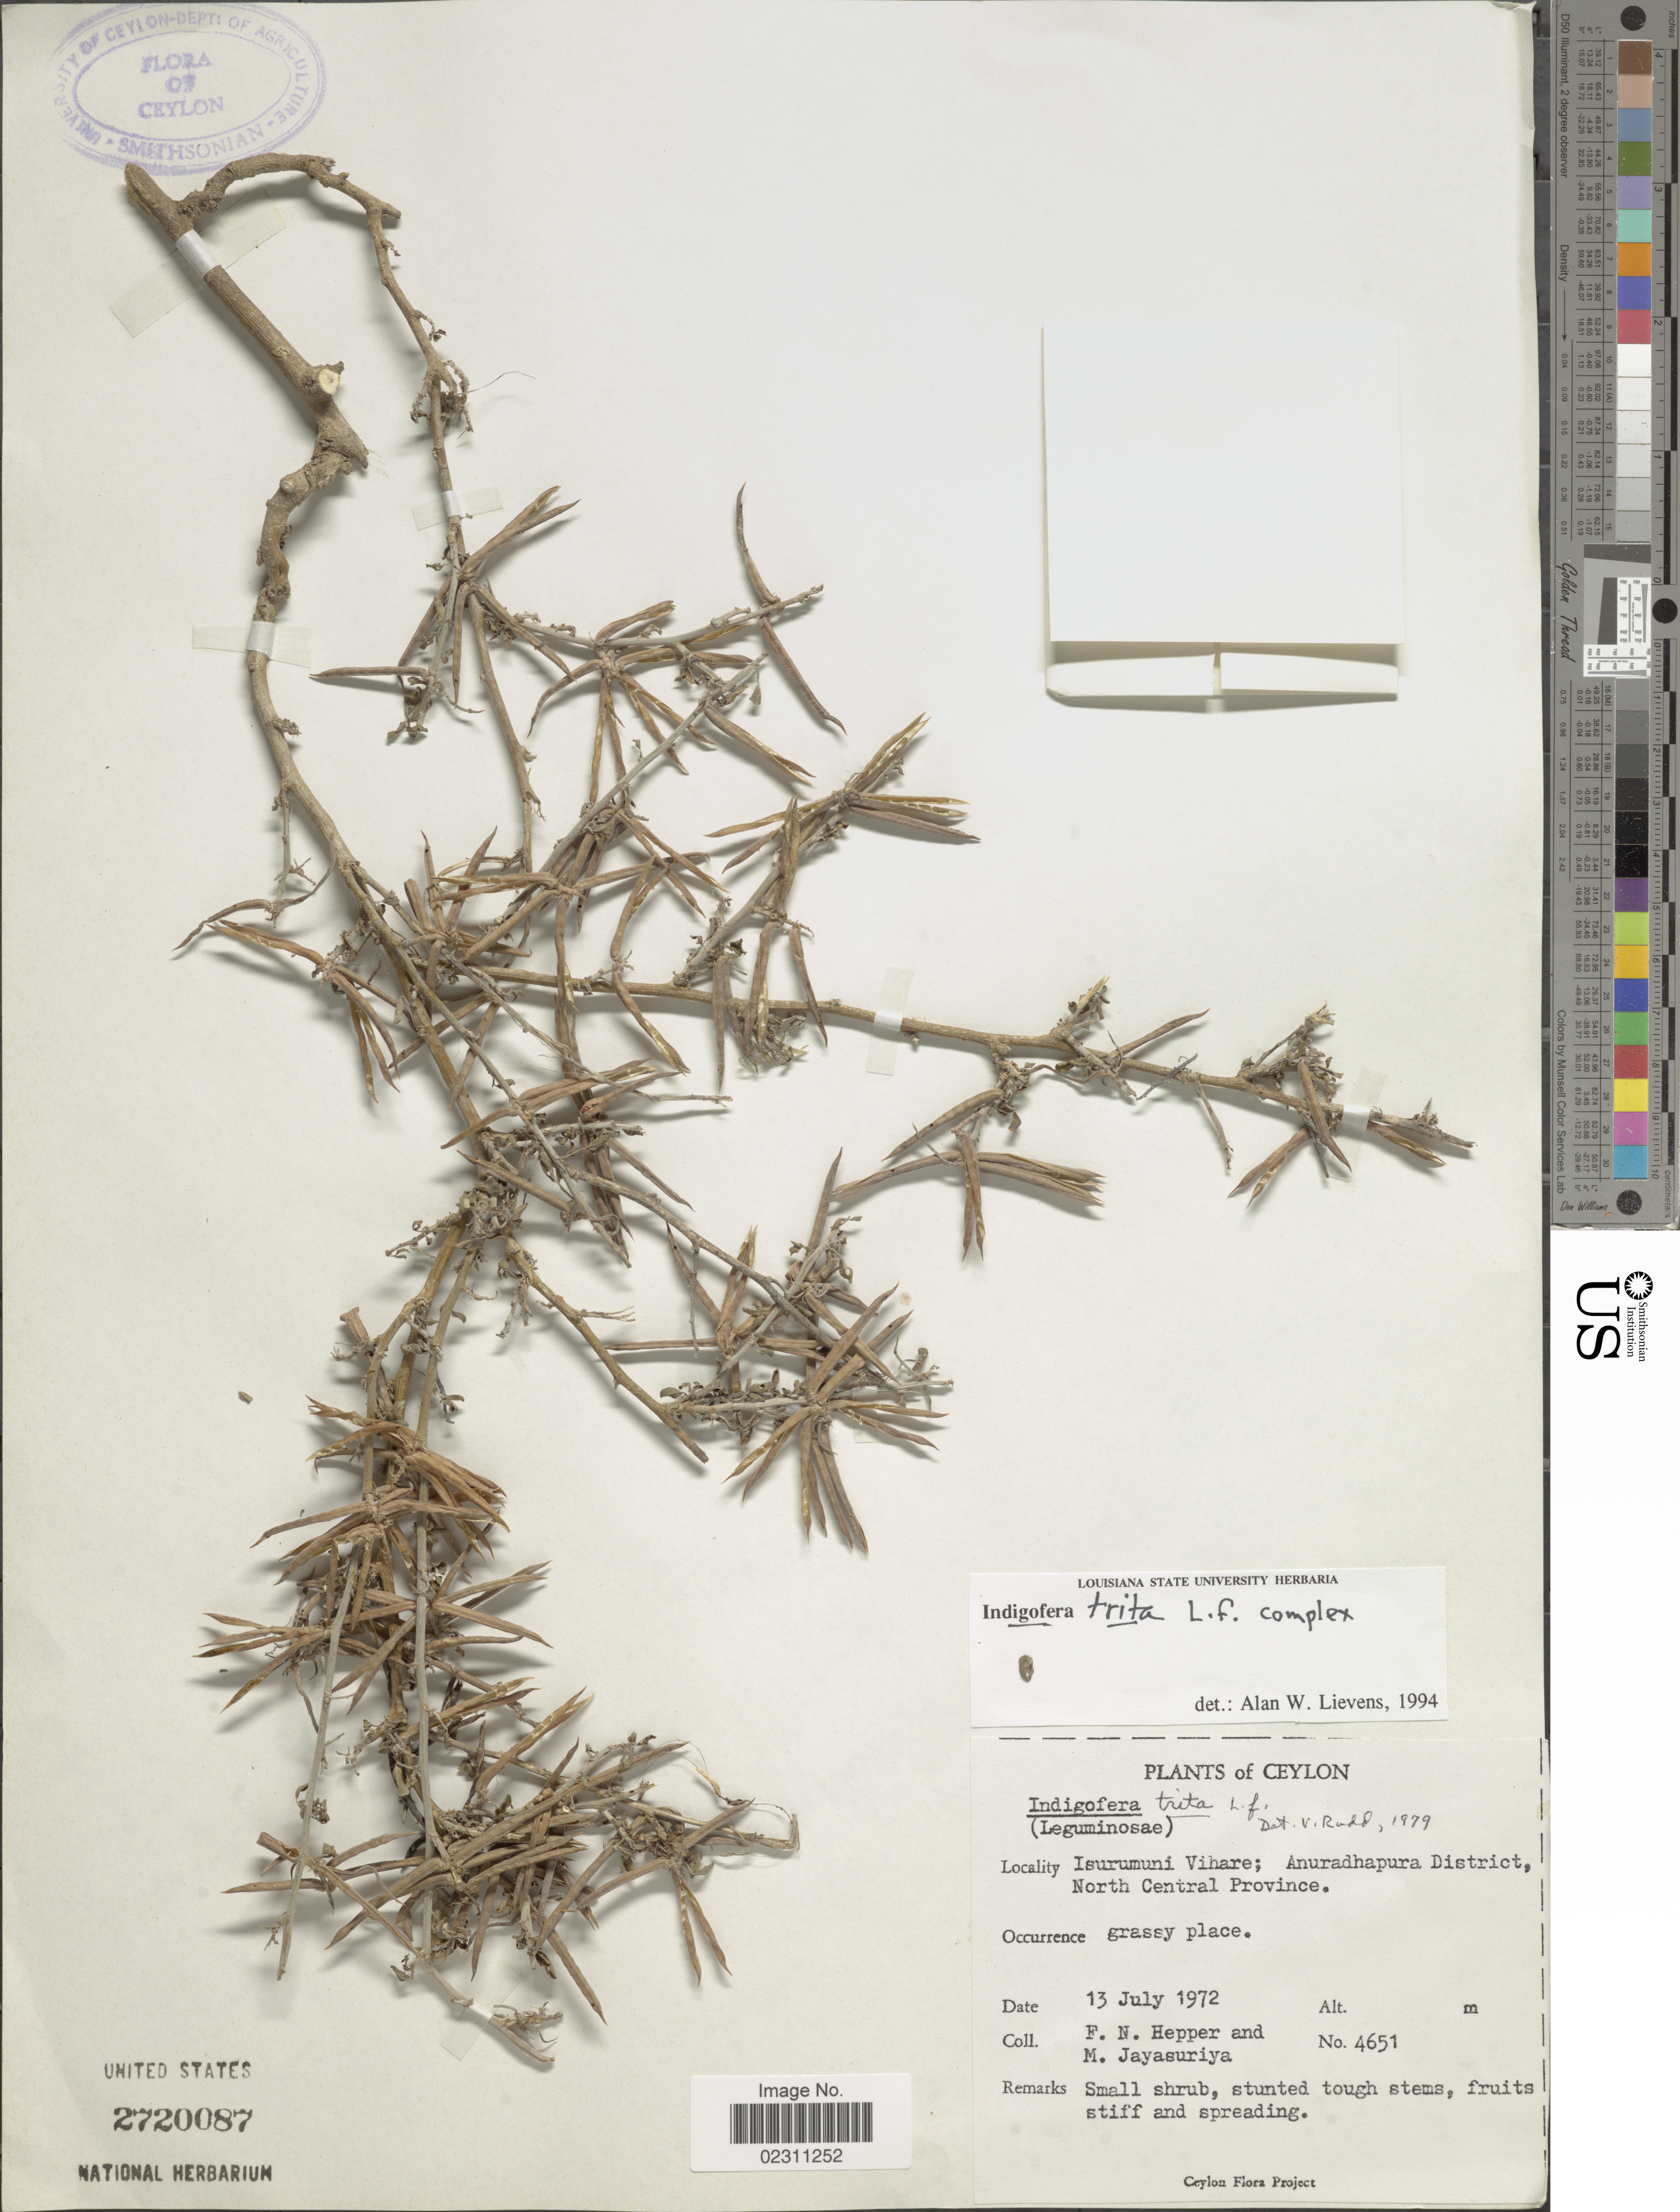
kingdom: Plantae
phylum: Tracheophyta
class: Magnoliopsida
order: Fabales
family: Fabaceae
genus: Indigofera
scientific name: Indigofera trita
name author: L. f.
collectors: F. Hepper & M. Jayasuriya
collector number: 4651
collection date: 1972-07-13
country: Sri Lanka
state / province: North Central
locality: Ceylon. Isurumuni Vihare; Anuradhapura District, North Central Province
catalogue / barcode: US 2720087